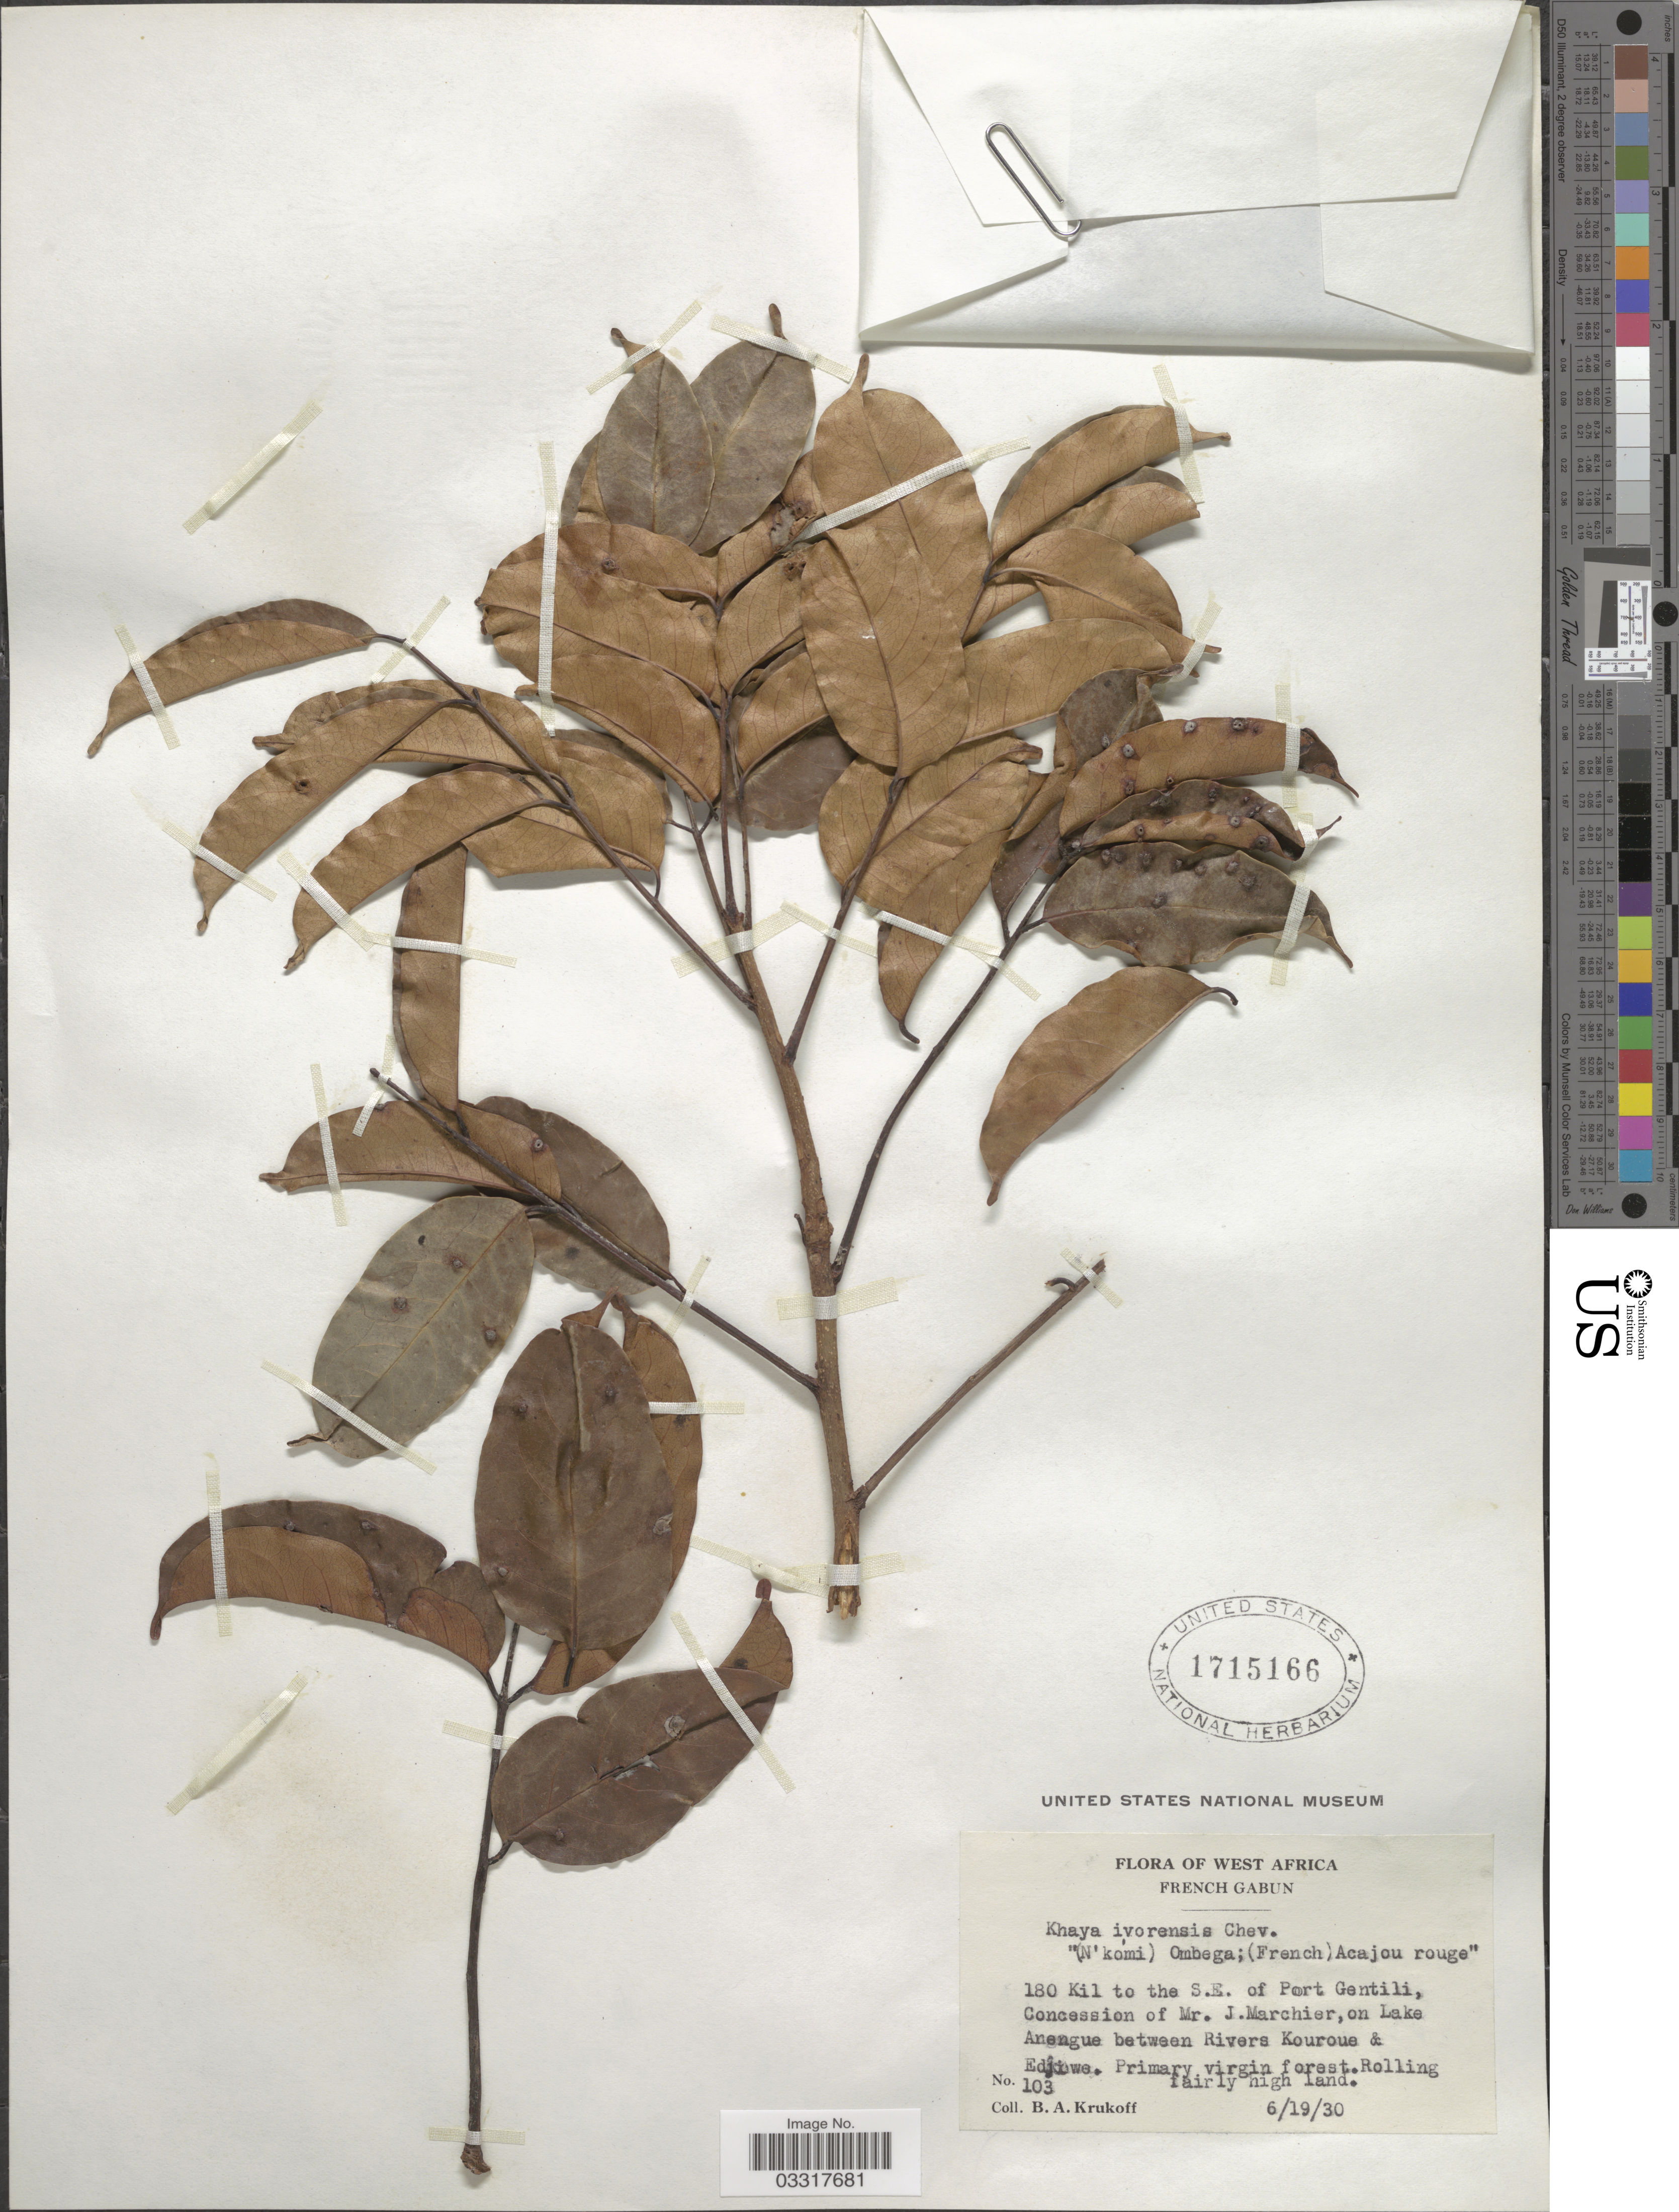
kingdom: Plantae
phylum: Tracheophyta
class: Magnoliopsida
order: Sapindales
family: Meliaceae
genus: Khaya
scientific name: Khaya ivorensis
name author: A. Chev.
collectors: B. A. Krukoff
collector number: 103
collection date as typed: Transcribed d/m/y: 19/6/30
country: Gabon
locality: West Africa, French Gabun, 180 Kil to the S.E. of Port Gentili, Concession of Mr. J. Marchier, on Lake Anengue between Rivers Kouroue & Edjiwe.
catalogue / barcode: US 1715166